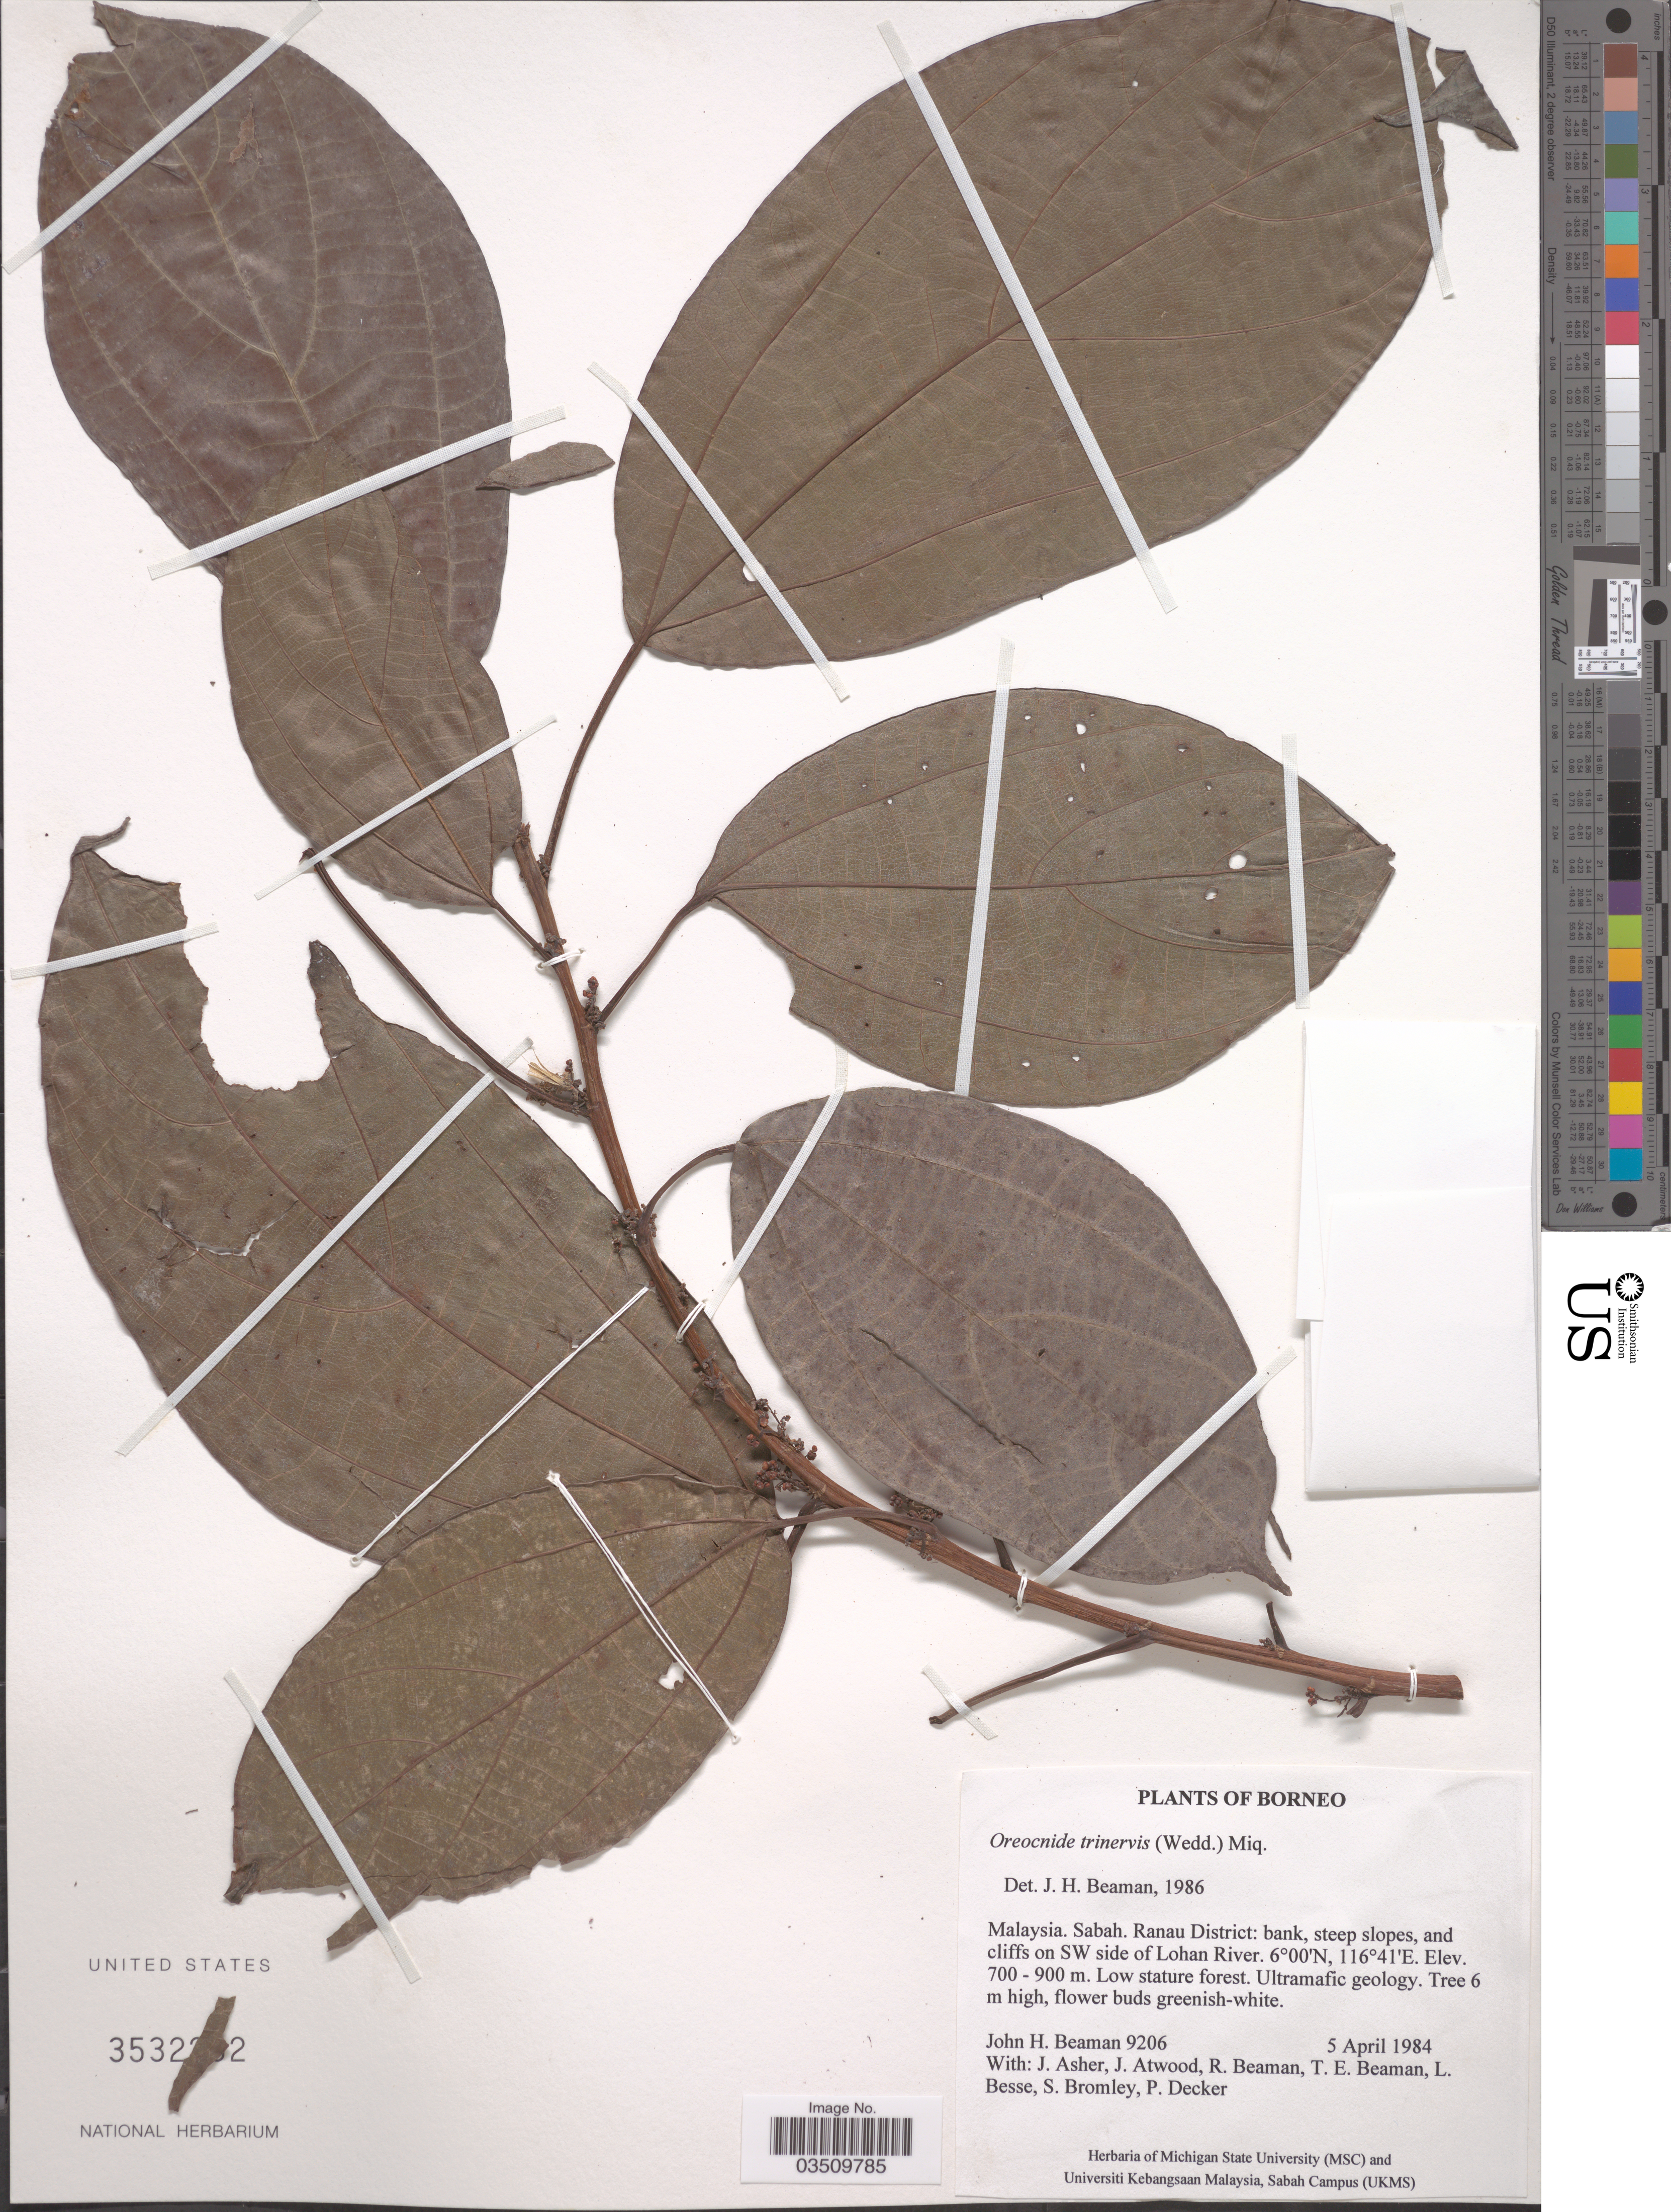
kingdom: Plantae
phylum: Tracheophyta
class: Magnoliopsida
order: Rosales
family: Urticaceae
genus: Oreocnide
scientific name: Oreocnide trinervis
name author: (Wedd.) Miq.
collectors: J. H. Beaman, J. Asher, J. Atwood, R. S. Beaman & et al.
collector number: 9206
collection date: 1984-04-05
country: Malaysia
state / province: Sabah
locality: Ranau District: bank, steep slopes, and cliffs on SW side of Lohan River.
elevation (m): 700